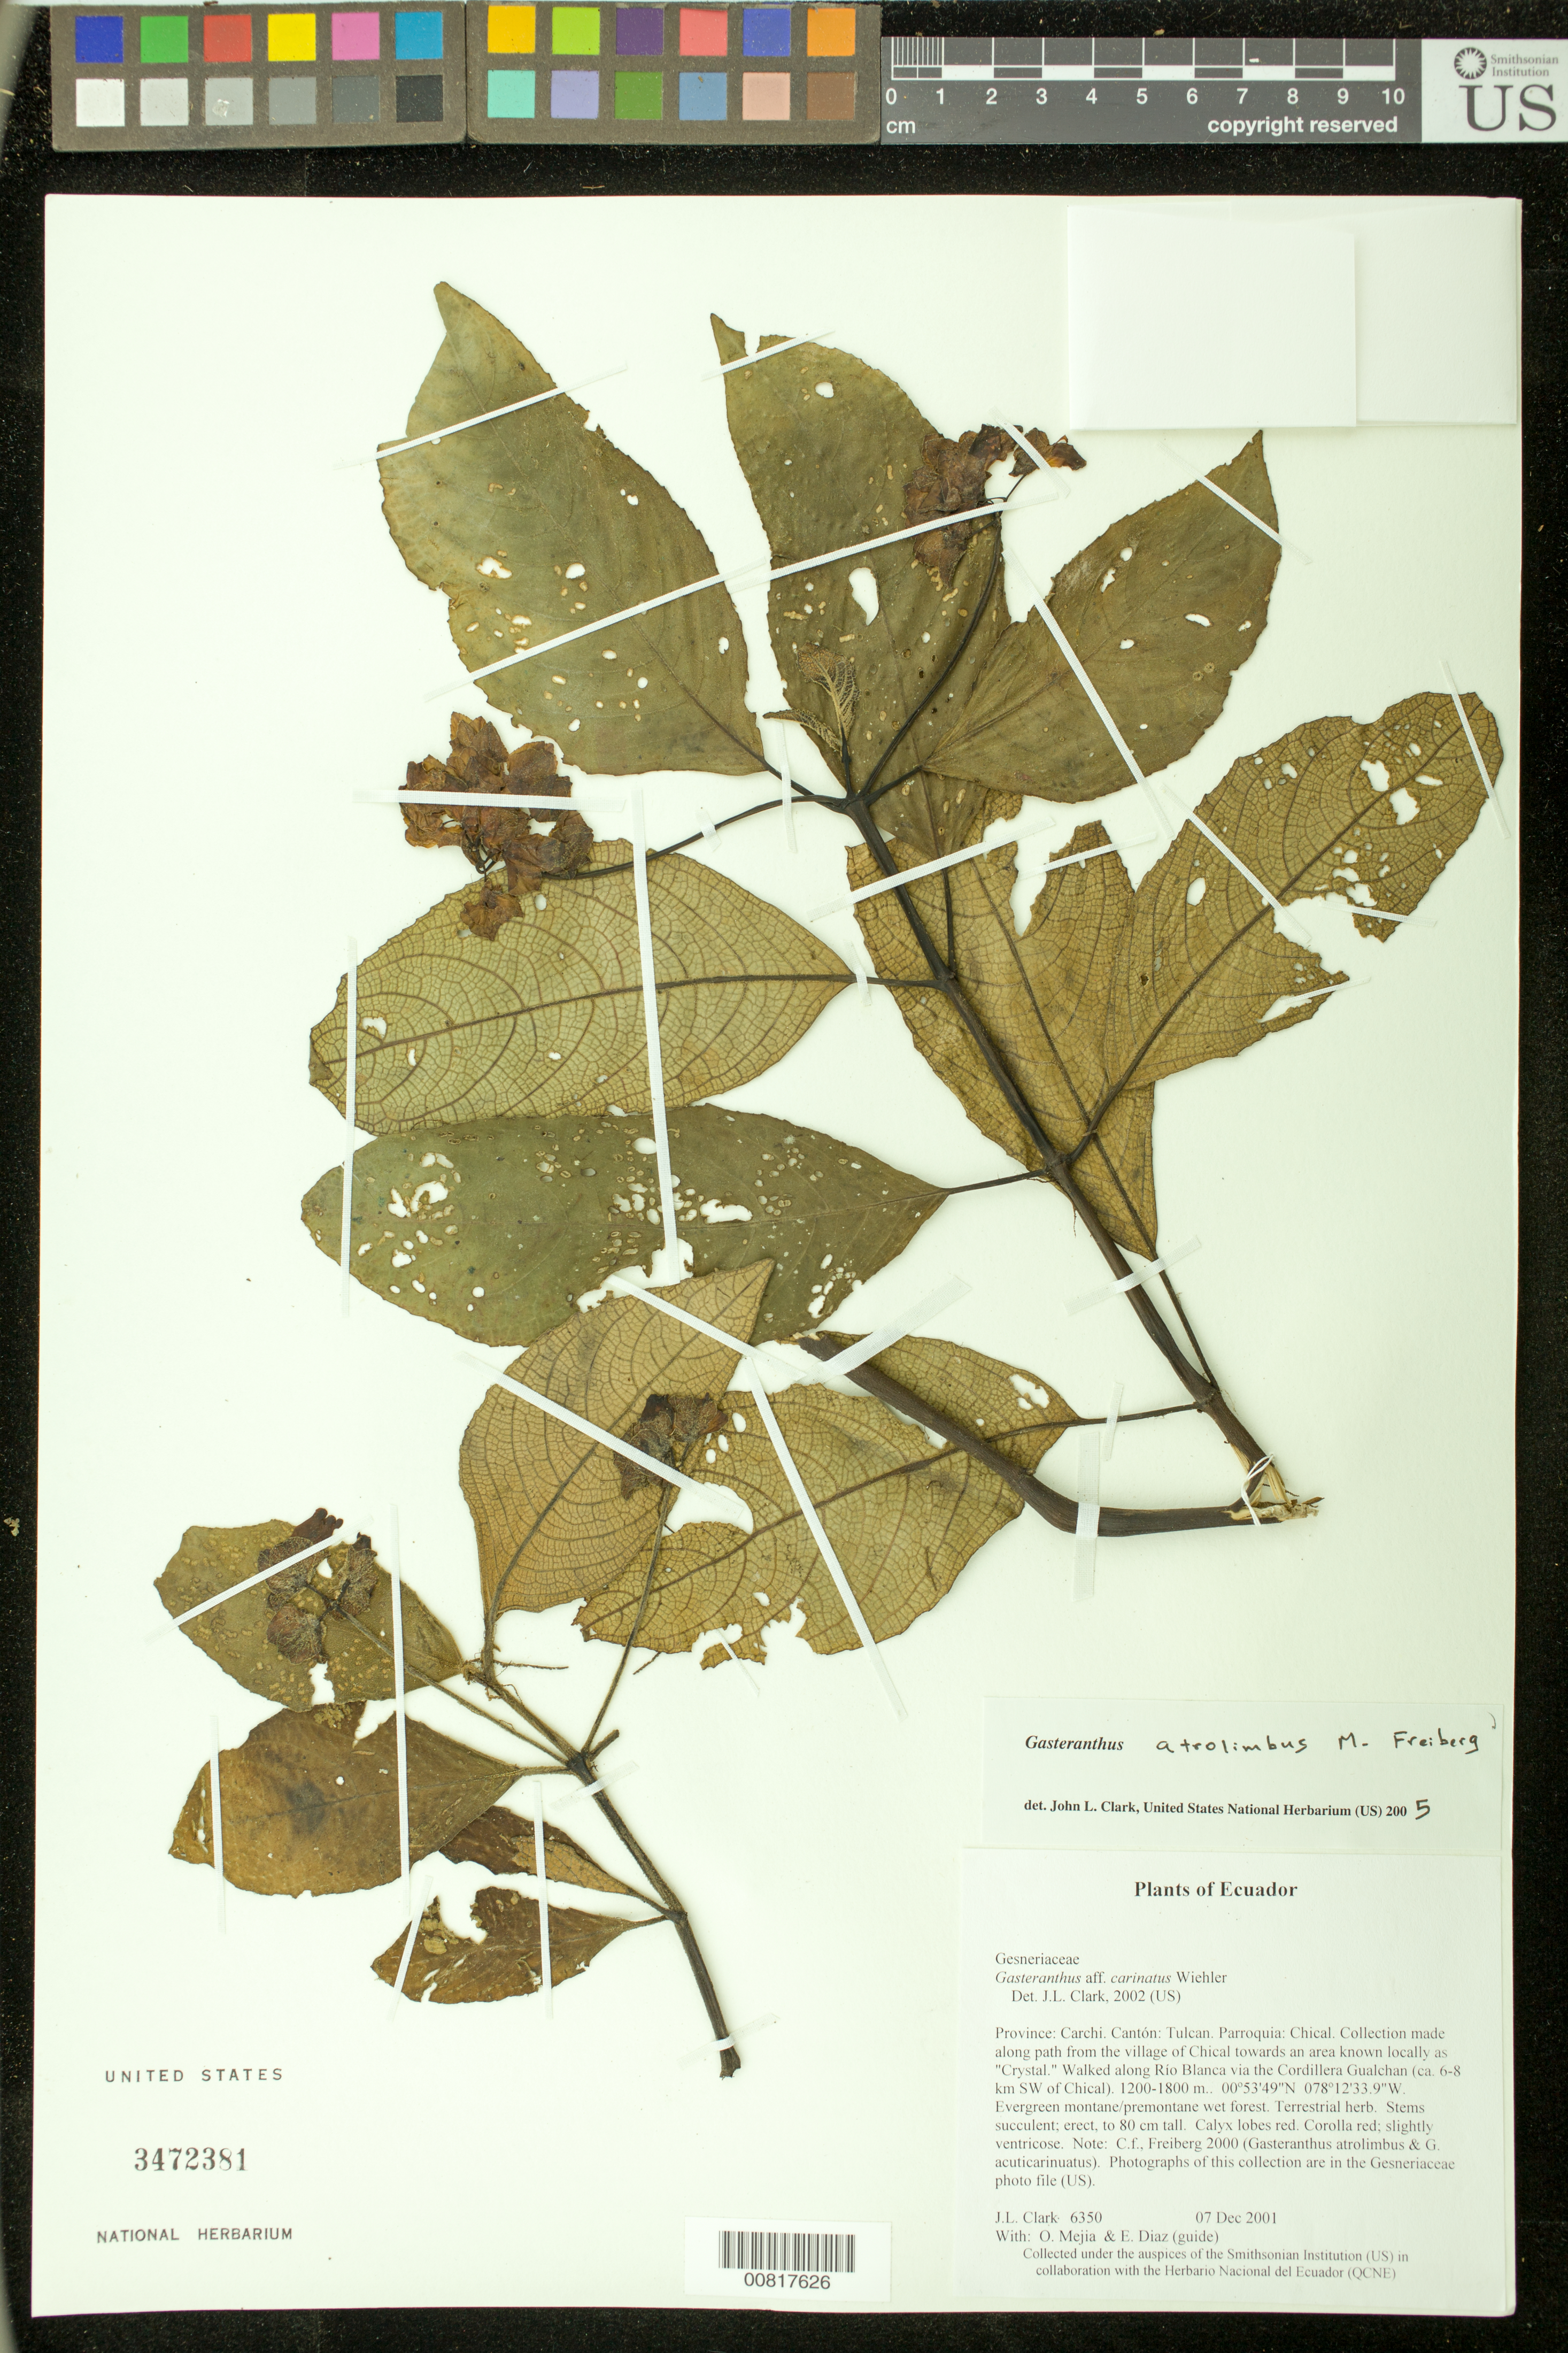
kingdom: Plantae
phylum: Tracheophyta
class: Magnoliopsida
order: Lamiales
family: Gesneriaceae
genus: Gasteranthus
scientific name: Gasteranthus atrolimbus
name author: M. Freiberg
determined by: Clark, J. L., (SEL), The Marie Selby Botanical Garden (UNITED STATES)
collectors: J. L. Clark, O. Mejia & E. Diaz (guide)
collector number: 6350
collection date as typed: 07 Dec 2001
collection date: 2001-12-07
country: Ecuador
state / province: Carchi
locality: Tulcan. Parroquia: Chical. Collection made along path from the village of Chical towards an area known locally as "Crystal." Walked along Río Blanca via the Cordillera Gualchan (ca. 6-8 km SW of Chical).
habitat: Evergreen montane/premontane wet forest.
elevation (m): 1200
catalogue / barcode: US 3472381